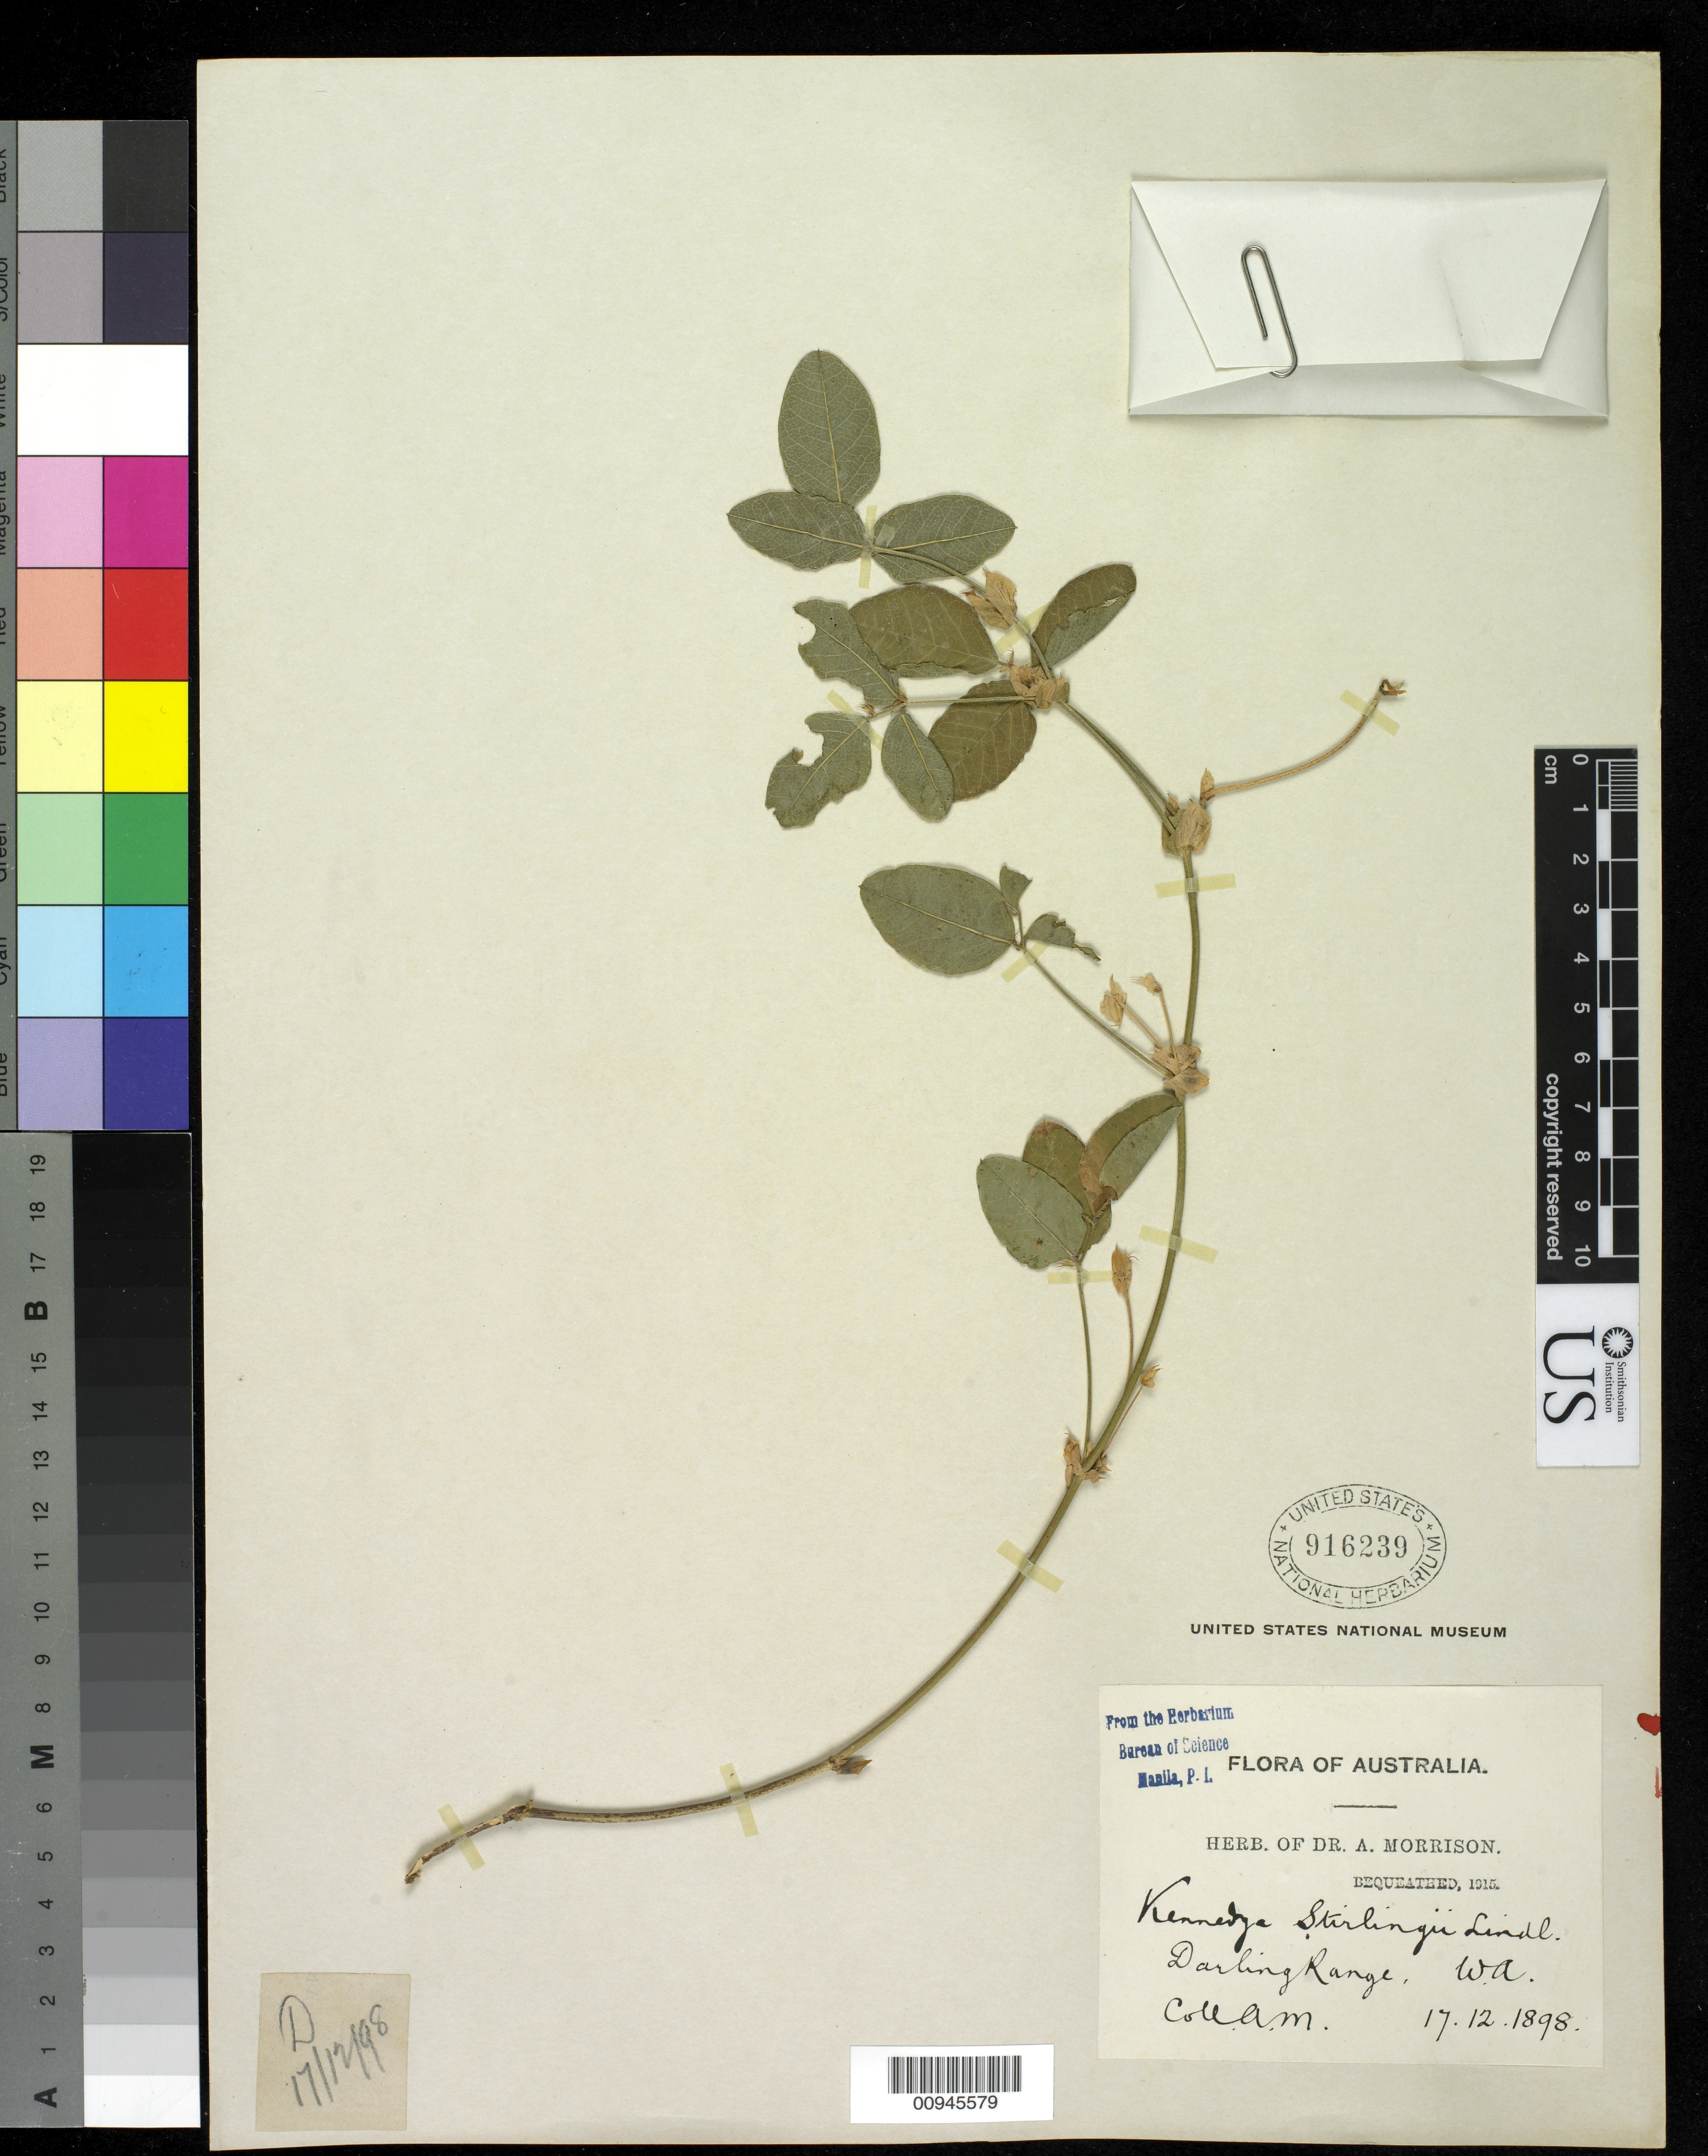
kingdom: Plantae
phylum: Tracheophyta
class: Magnoliopsida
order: Fabales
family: Fabaceae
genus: Kennedia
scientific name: Kennedia stirlingii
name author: Lindl.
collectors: A. Morrison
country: Australia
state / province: Western Australia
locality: Darling Range.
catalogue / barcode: US 916239